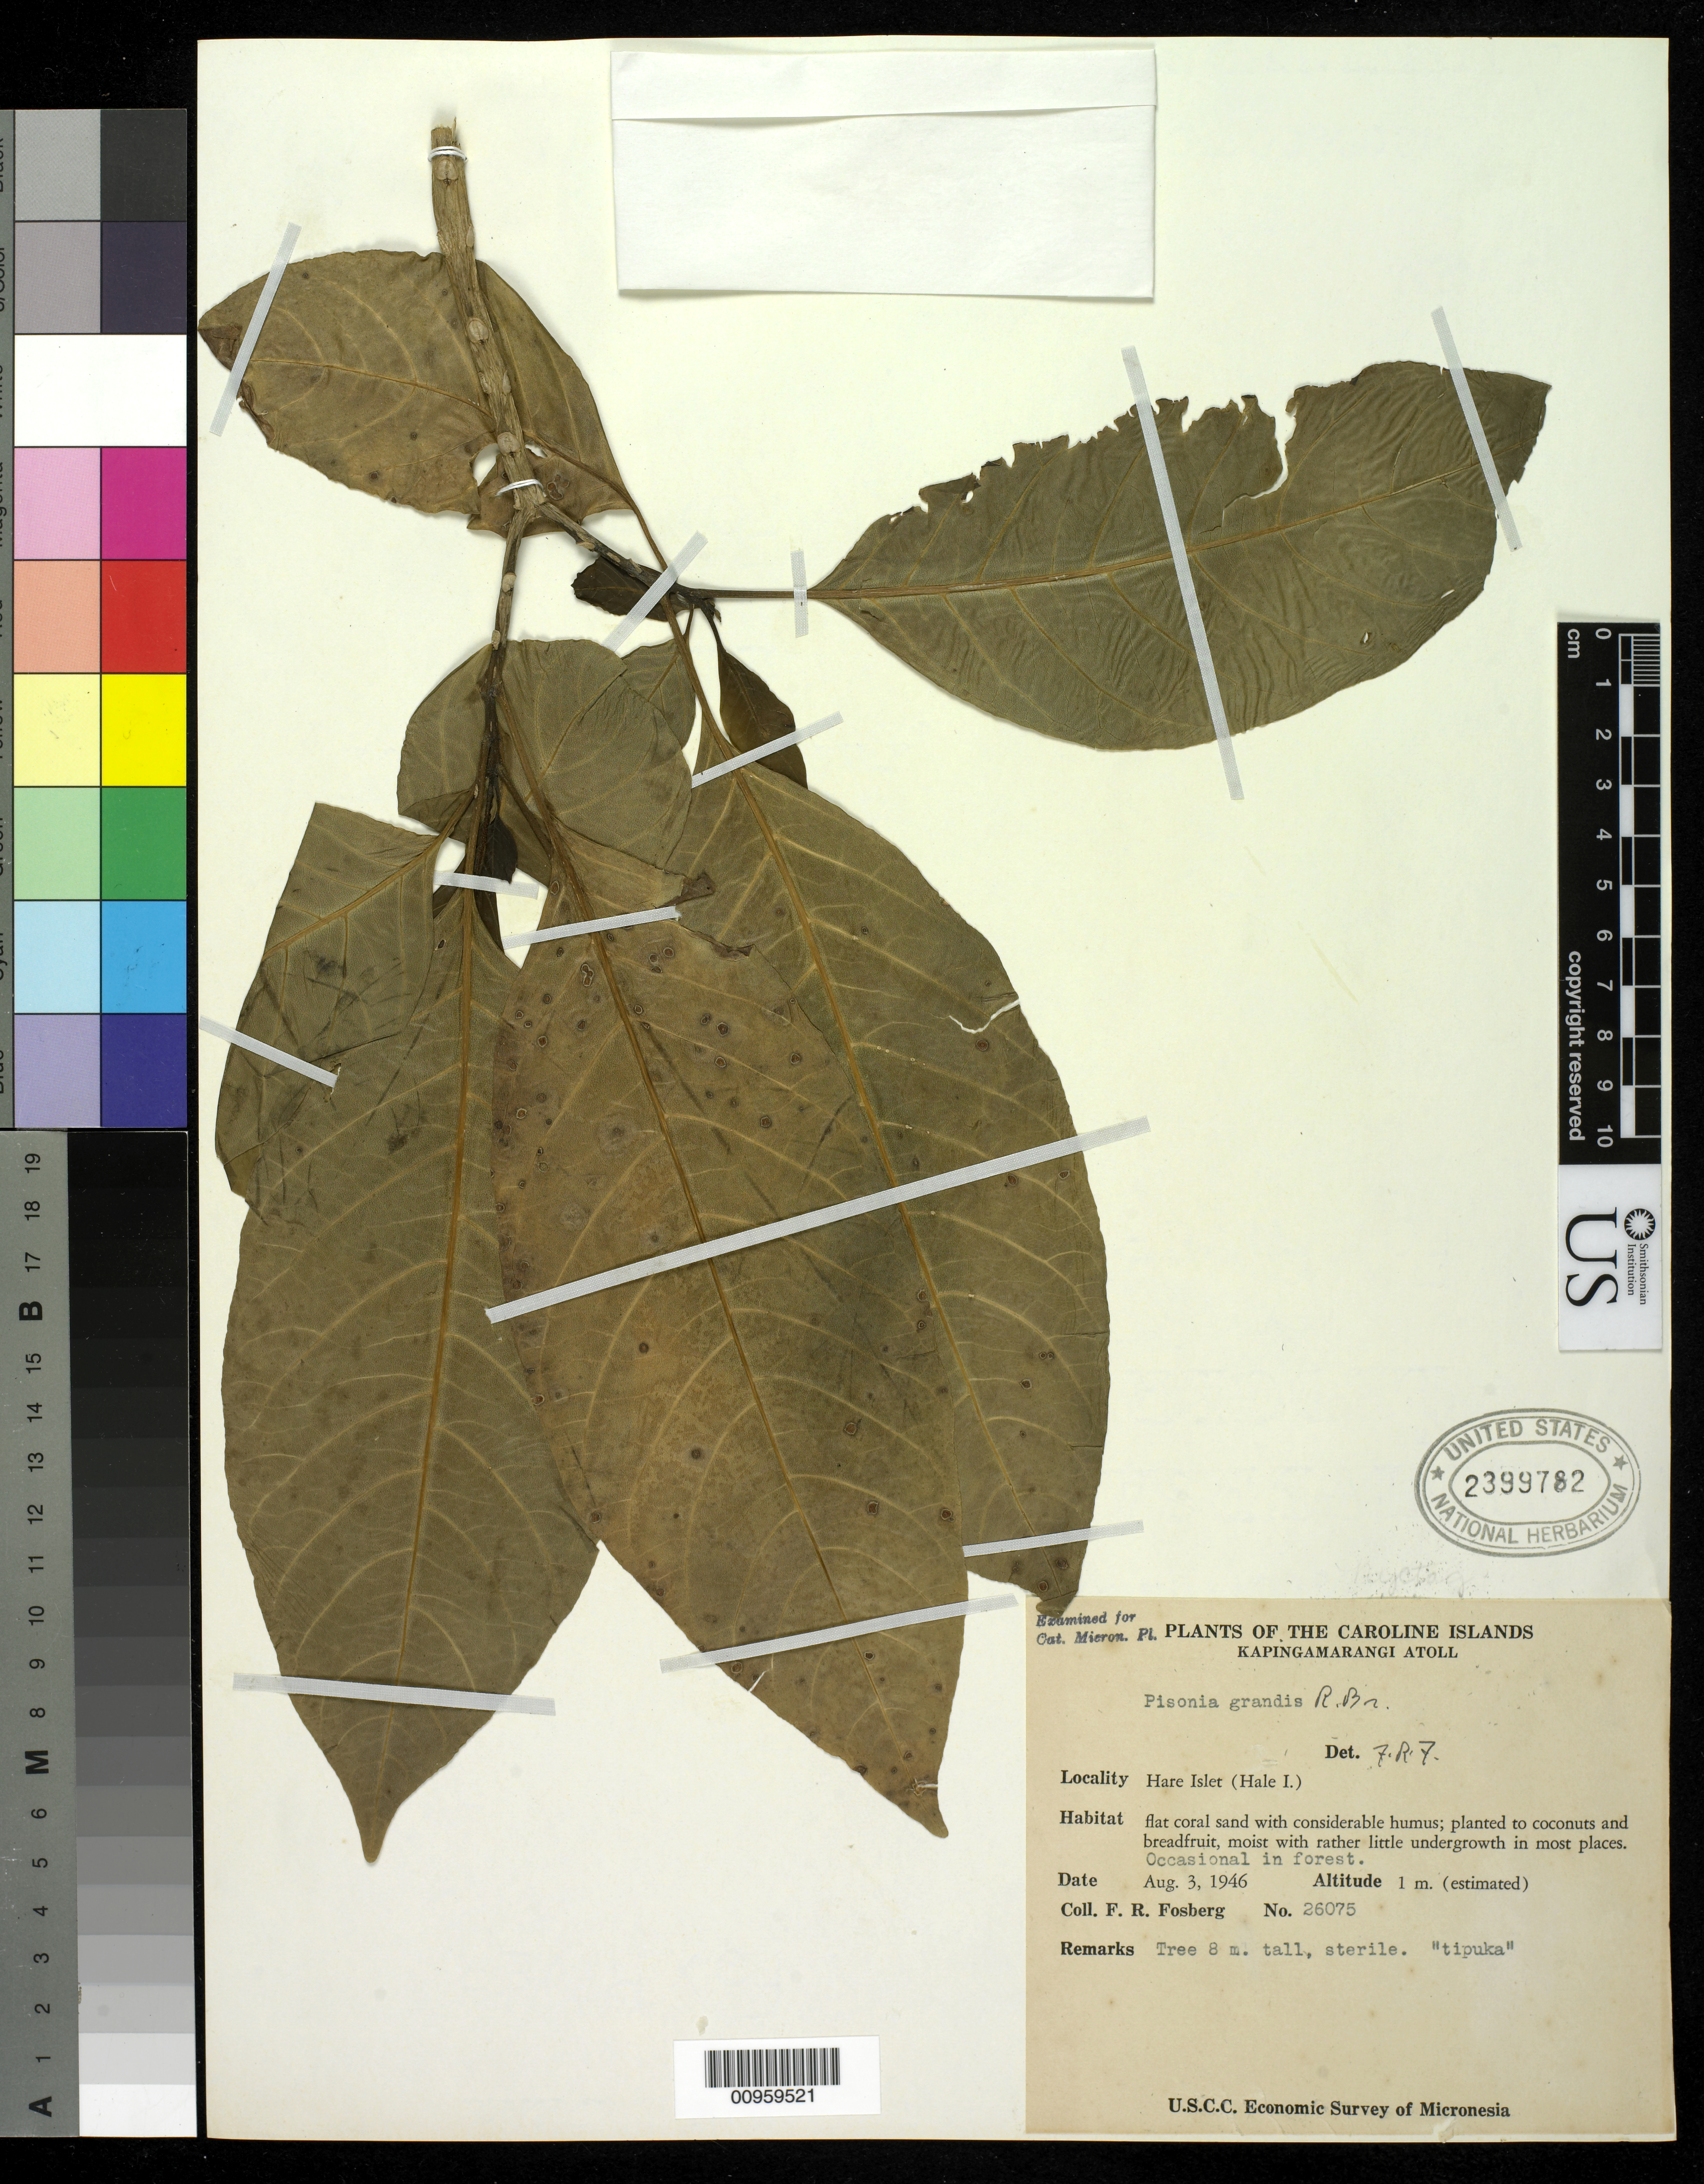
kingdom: Plantae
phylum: Tracheophyta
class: Magnoliopsida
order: Caryophyllales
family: Nyctaginaceae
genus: Pisonia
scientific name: Pisonia grandis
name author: R. Br.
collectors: D. Anderson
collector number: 26075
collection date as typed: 20 Dec 1949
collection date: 1949-12-20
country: Micronesia, Federated States of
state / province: Truk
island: Satawan Atoll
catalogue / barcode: US 2399782